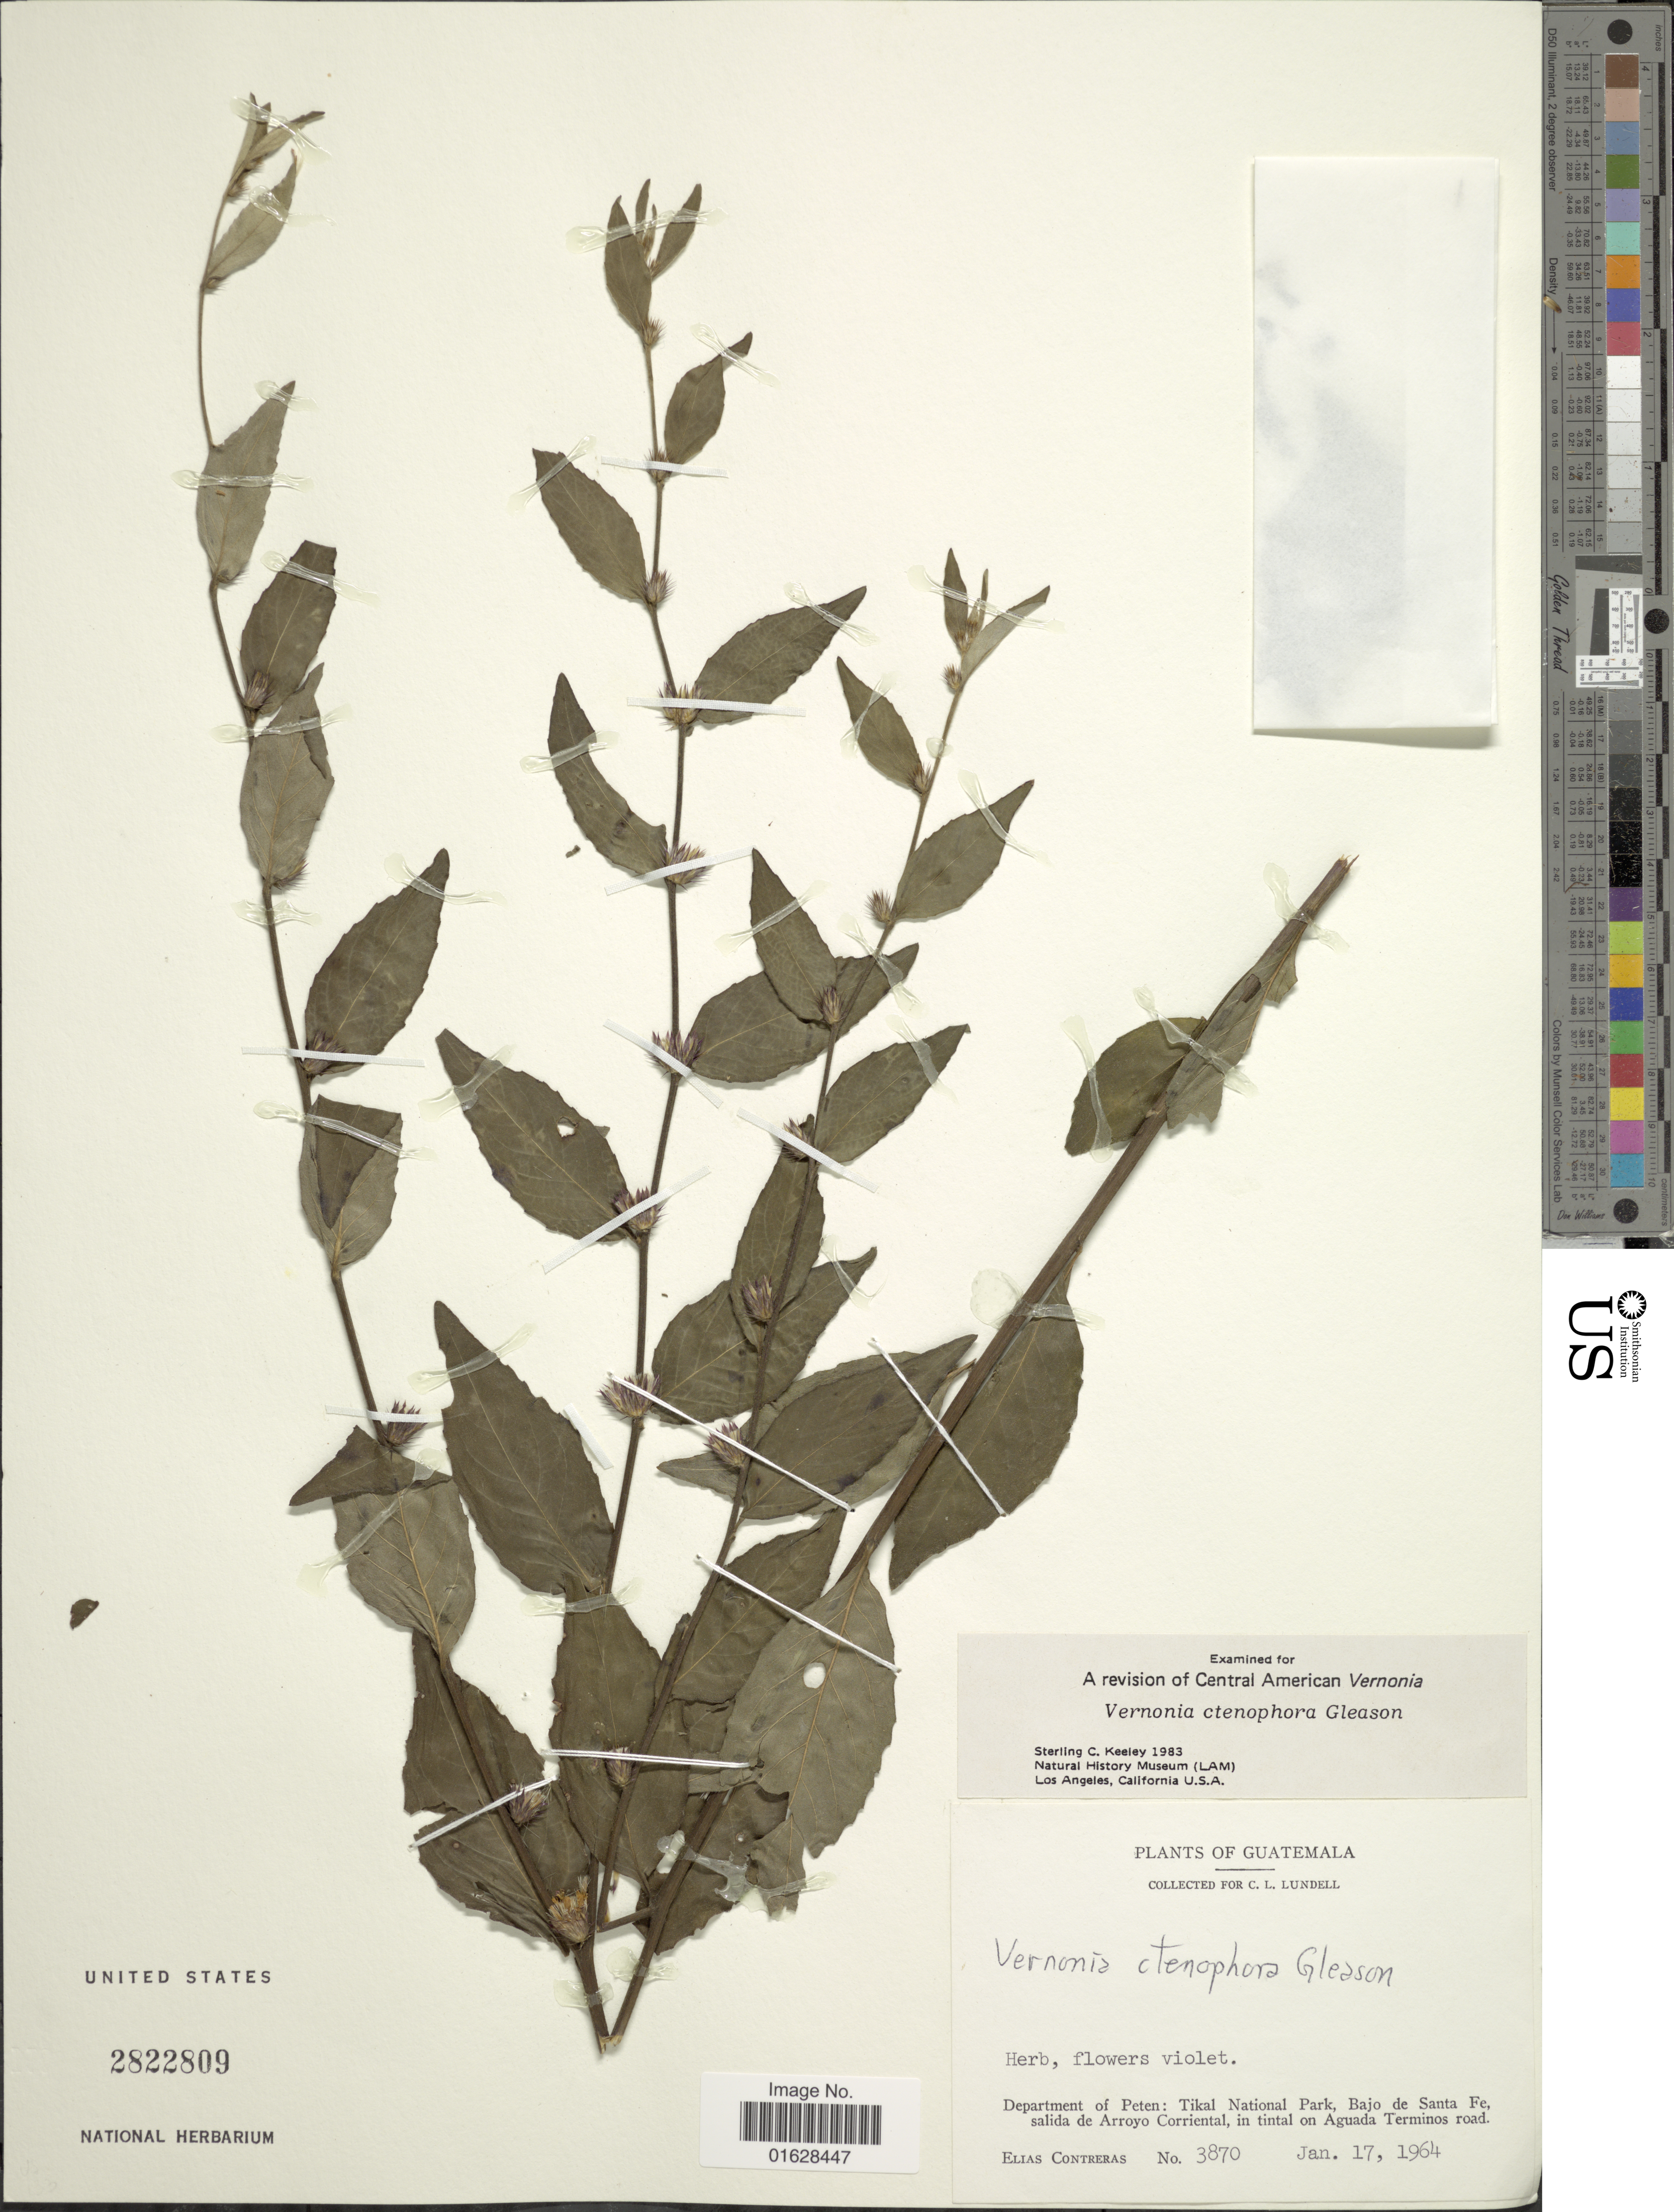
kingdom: Plantae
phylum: Tracheophyta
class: Magnoliopsida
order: Asterales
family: Asteraceae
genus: Lepidaploa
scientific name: Lepidaploa uniflora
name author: (Mill.) H. Rob.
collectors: E. Contreras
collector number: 3870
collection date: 1964-01-17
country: Guatemala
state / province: El Petén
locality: Department of Peten, Tikal National Park, Bajo de Santa Fe, salida de Arroyo Corriental, in tintal on Aguada Terminos road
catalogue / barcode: US 2822809